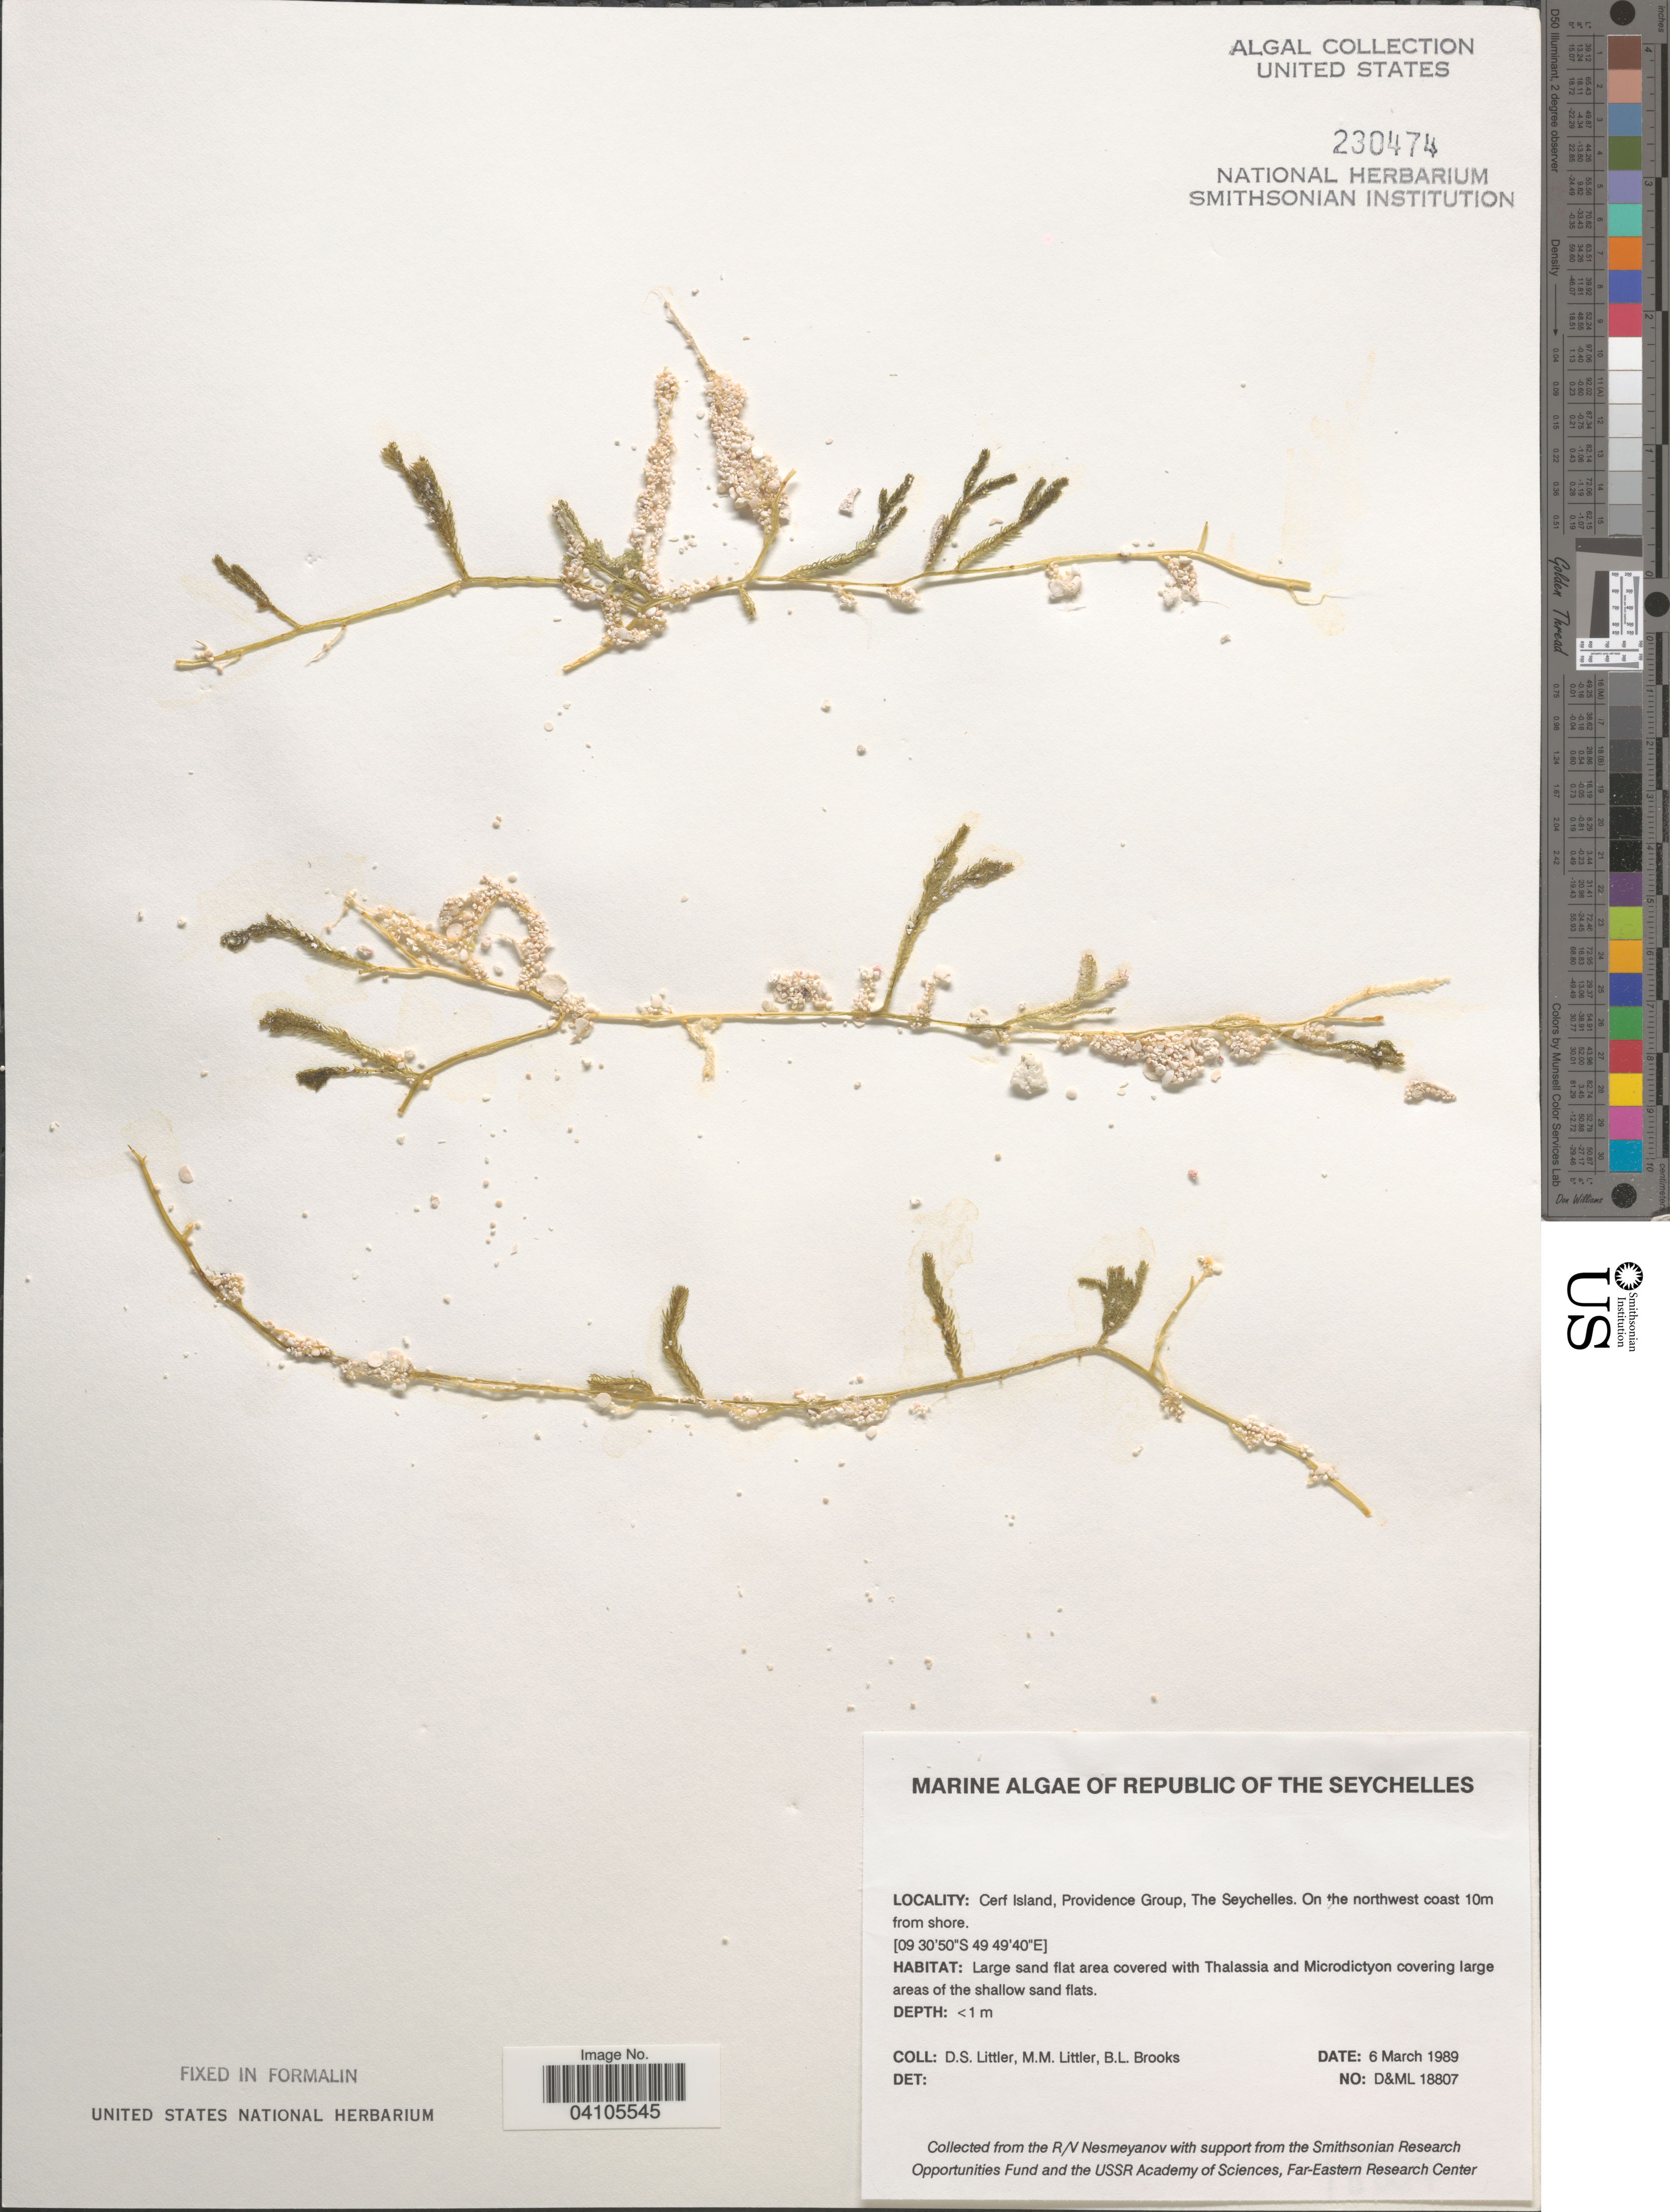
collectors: D. S. Littler & B. Brooks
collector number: D&ML 18807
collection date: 1989-03-06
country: Seychelles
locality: Cerf Island, Providence Group. On the northwest coast 10m from shore.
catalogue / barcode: US 230474